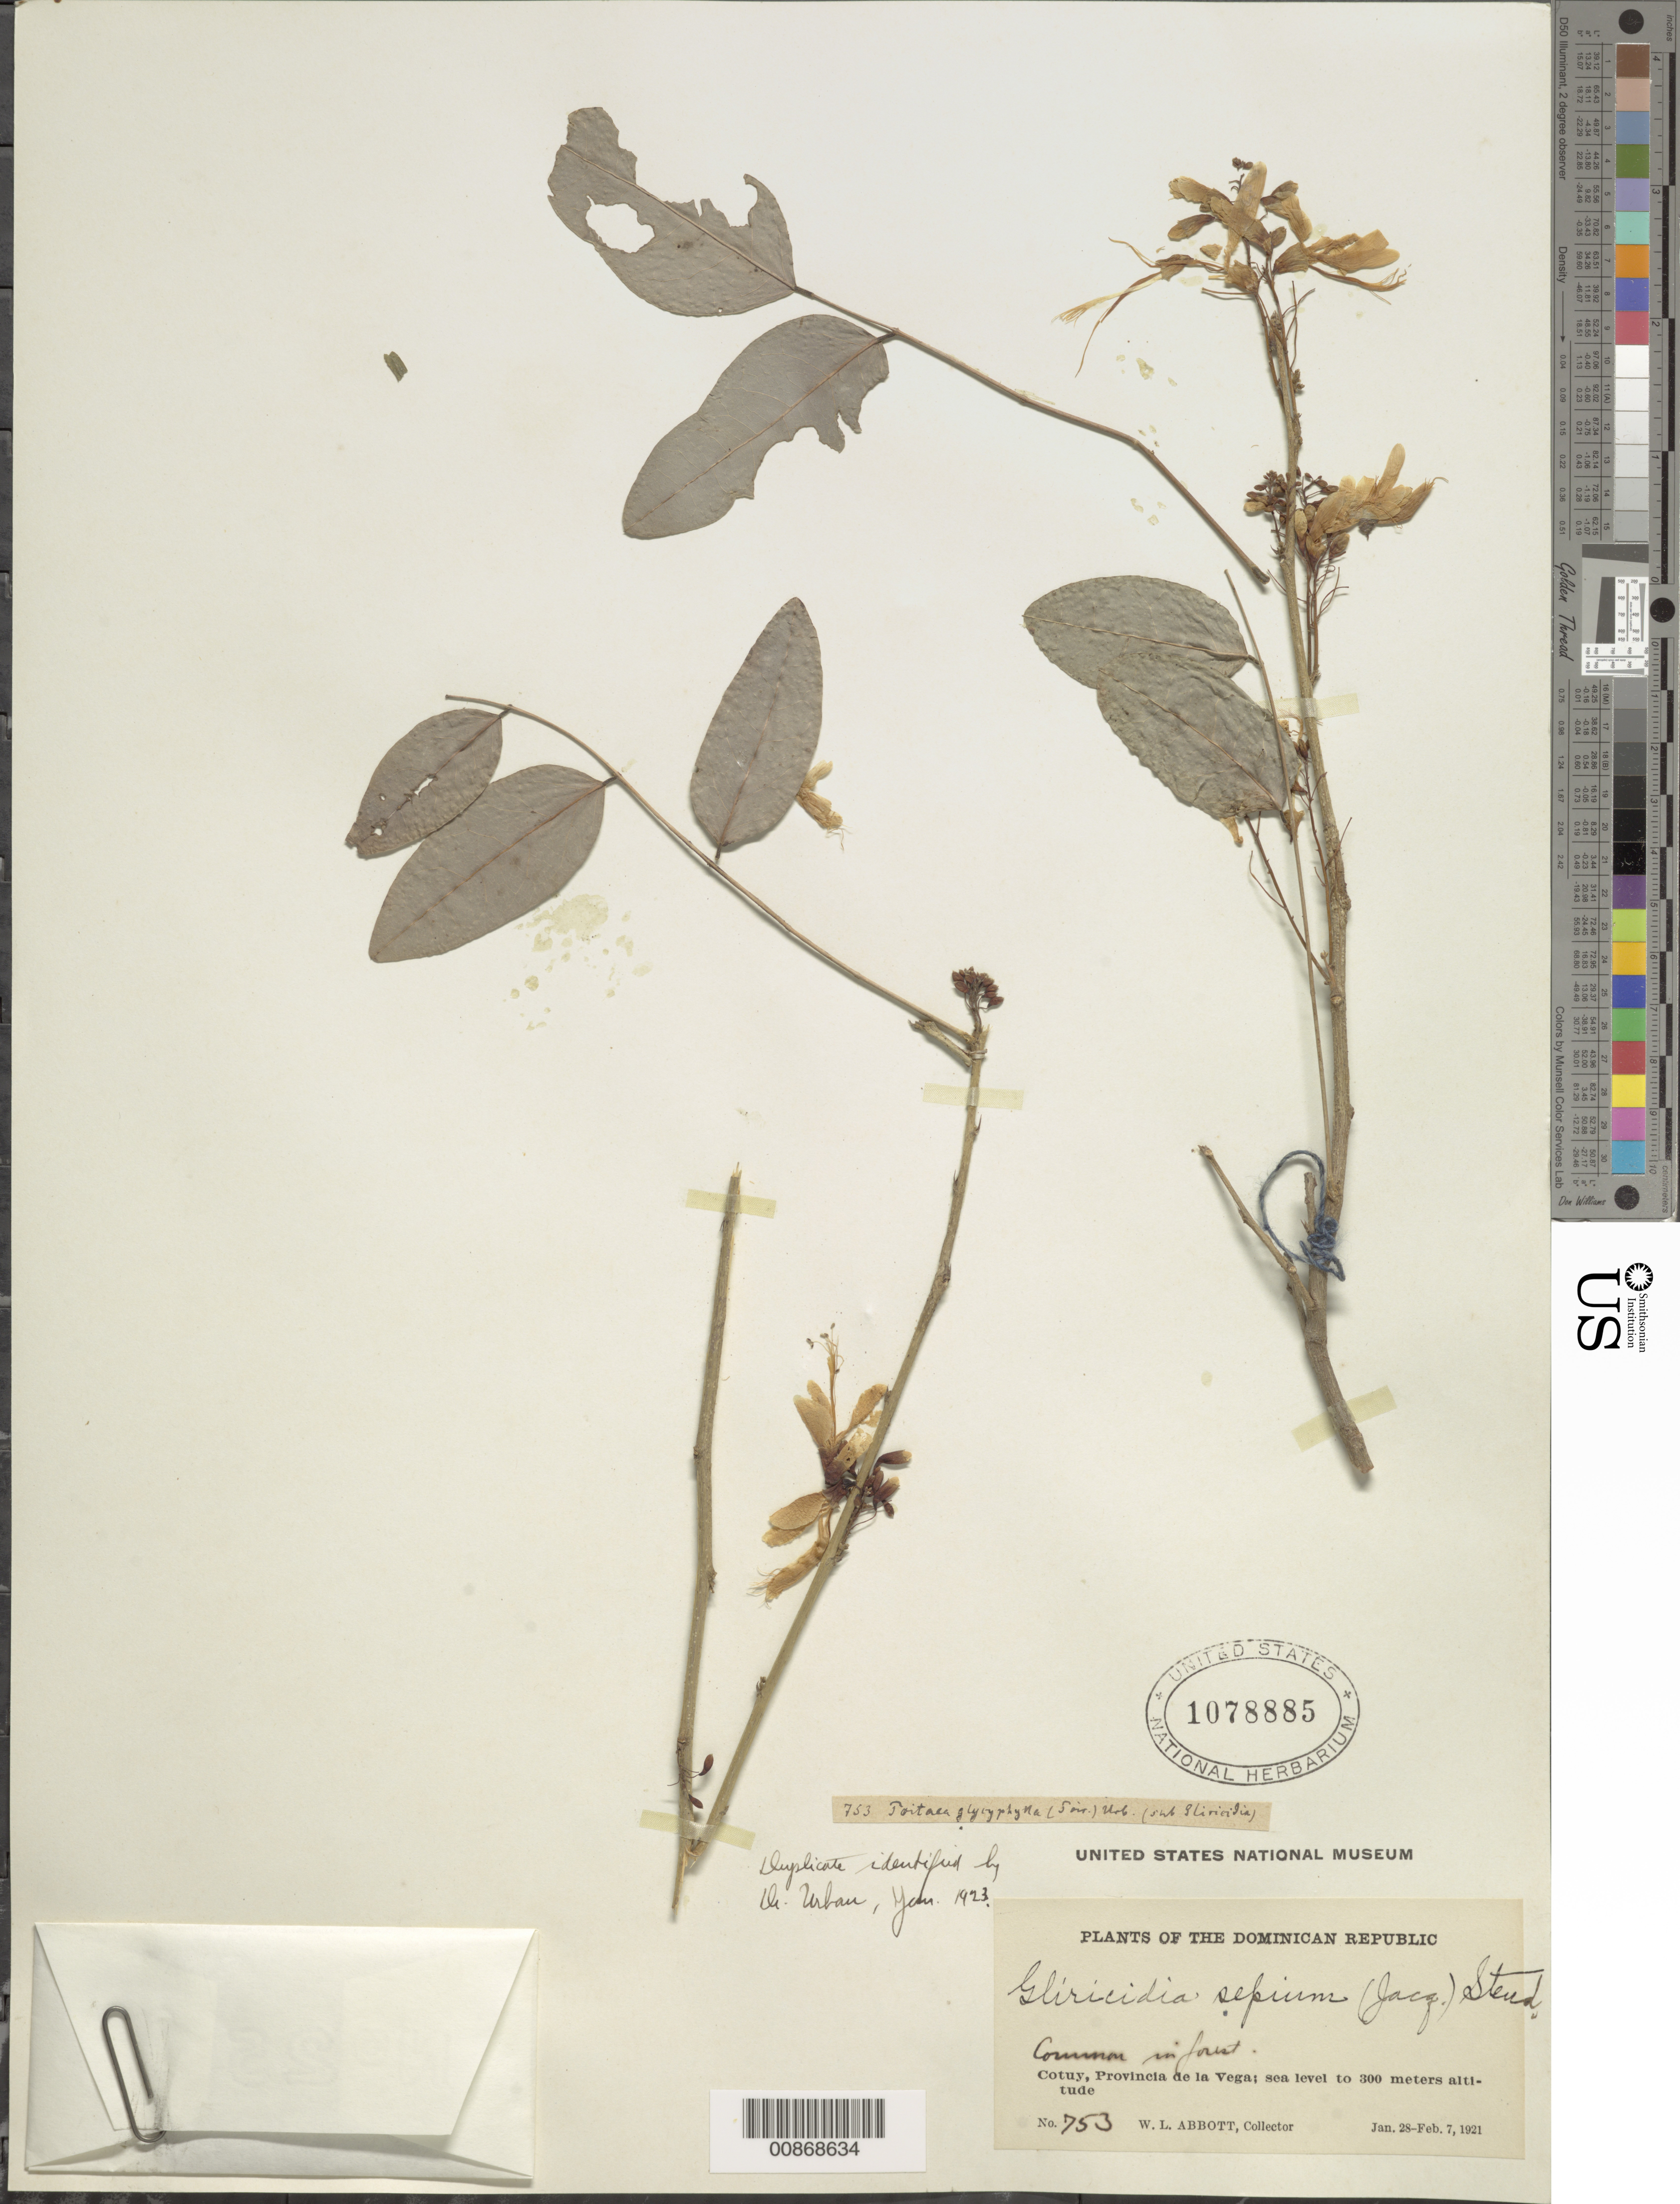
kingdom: Plantae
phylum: Tracheophyta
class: Magnoliopsida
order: Fabales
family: Fabaceae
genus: Poitea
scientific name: Poitea glyciphylla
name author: (Poir.) Urb.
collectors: W. L. Abbott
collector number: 753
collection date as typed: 28 Jan 1921 to 07 Feb 1921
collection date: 1921-01-28/1921-02-07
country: Dominican Republic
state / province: La Vega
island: Hispaniola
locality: Cotuy.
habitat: Common in forest.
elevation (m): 0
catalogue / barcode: US 1078885